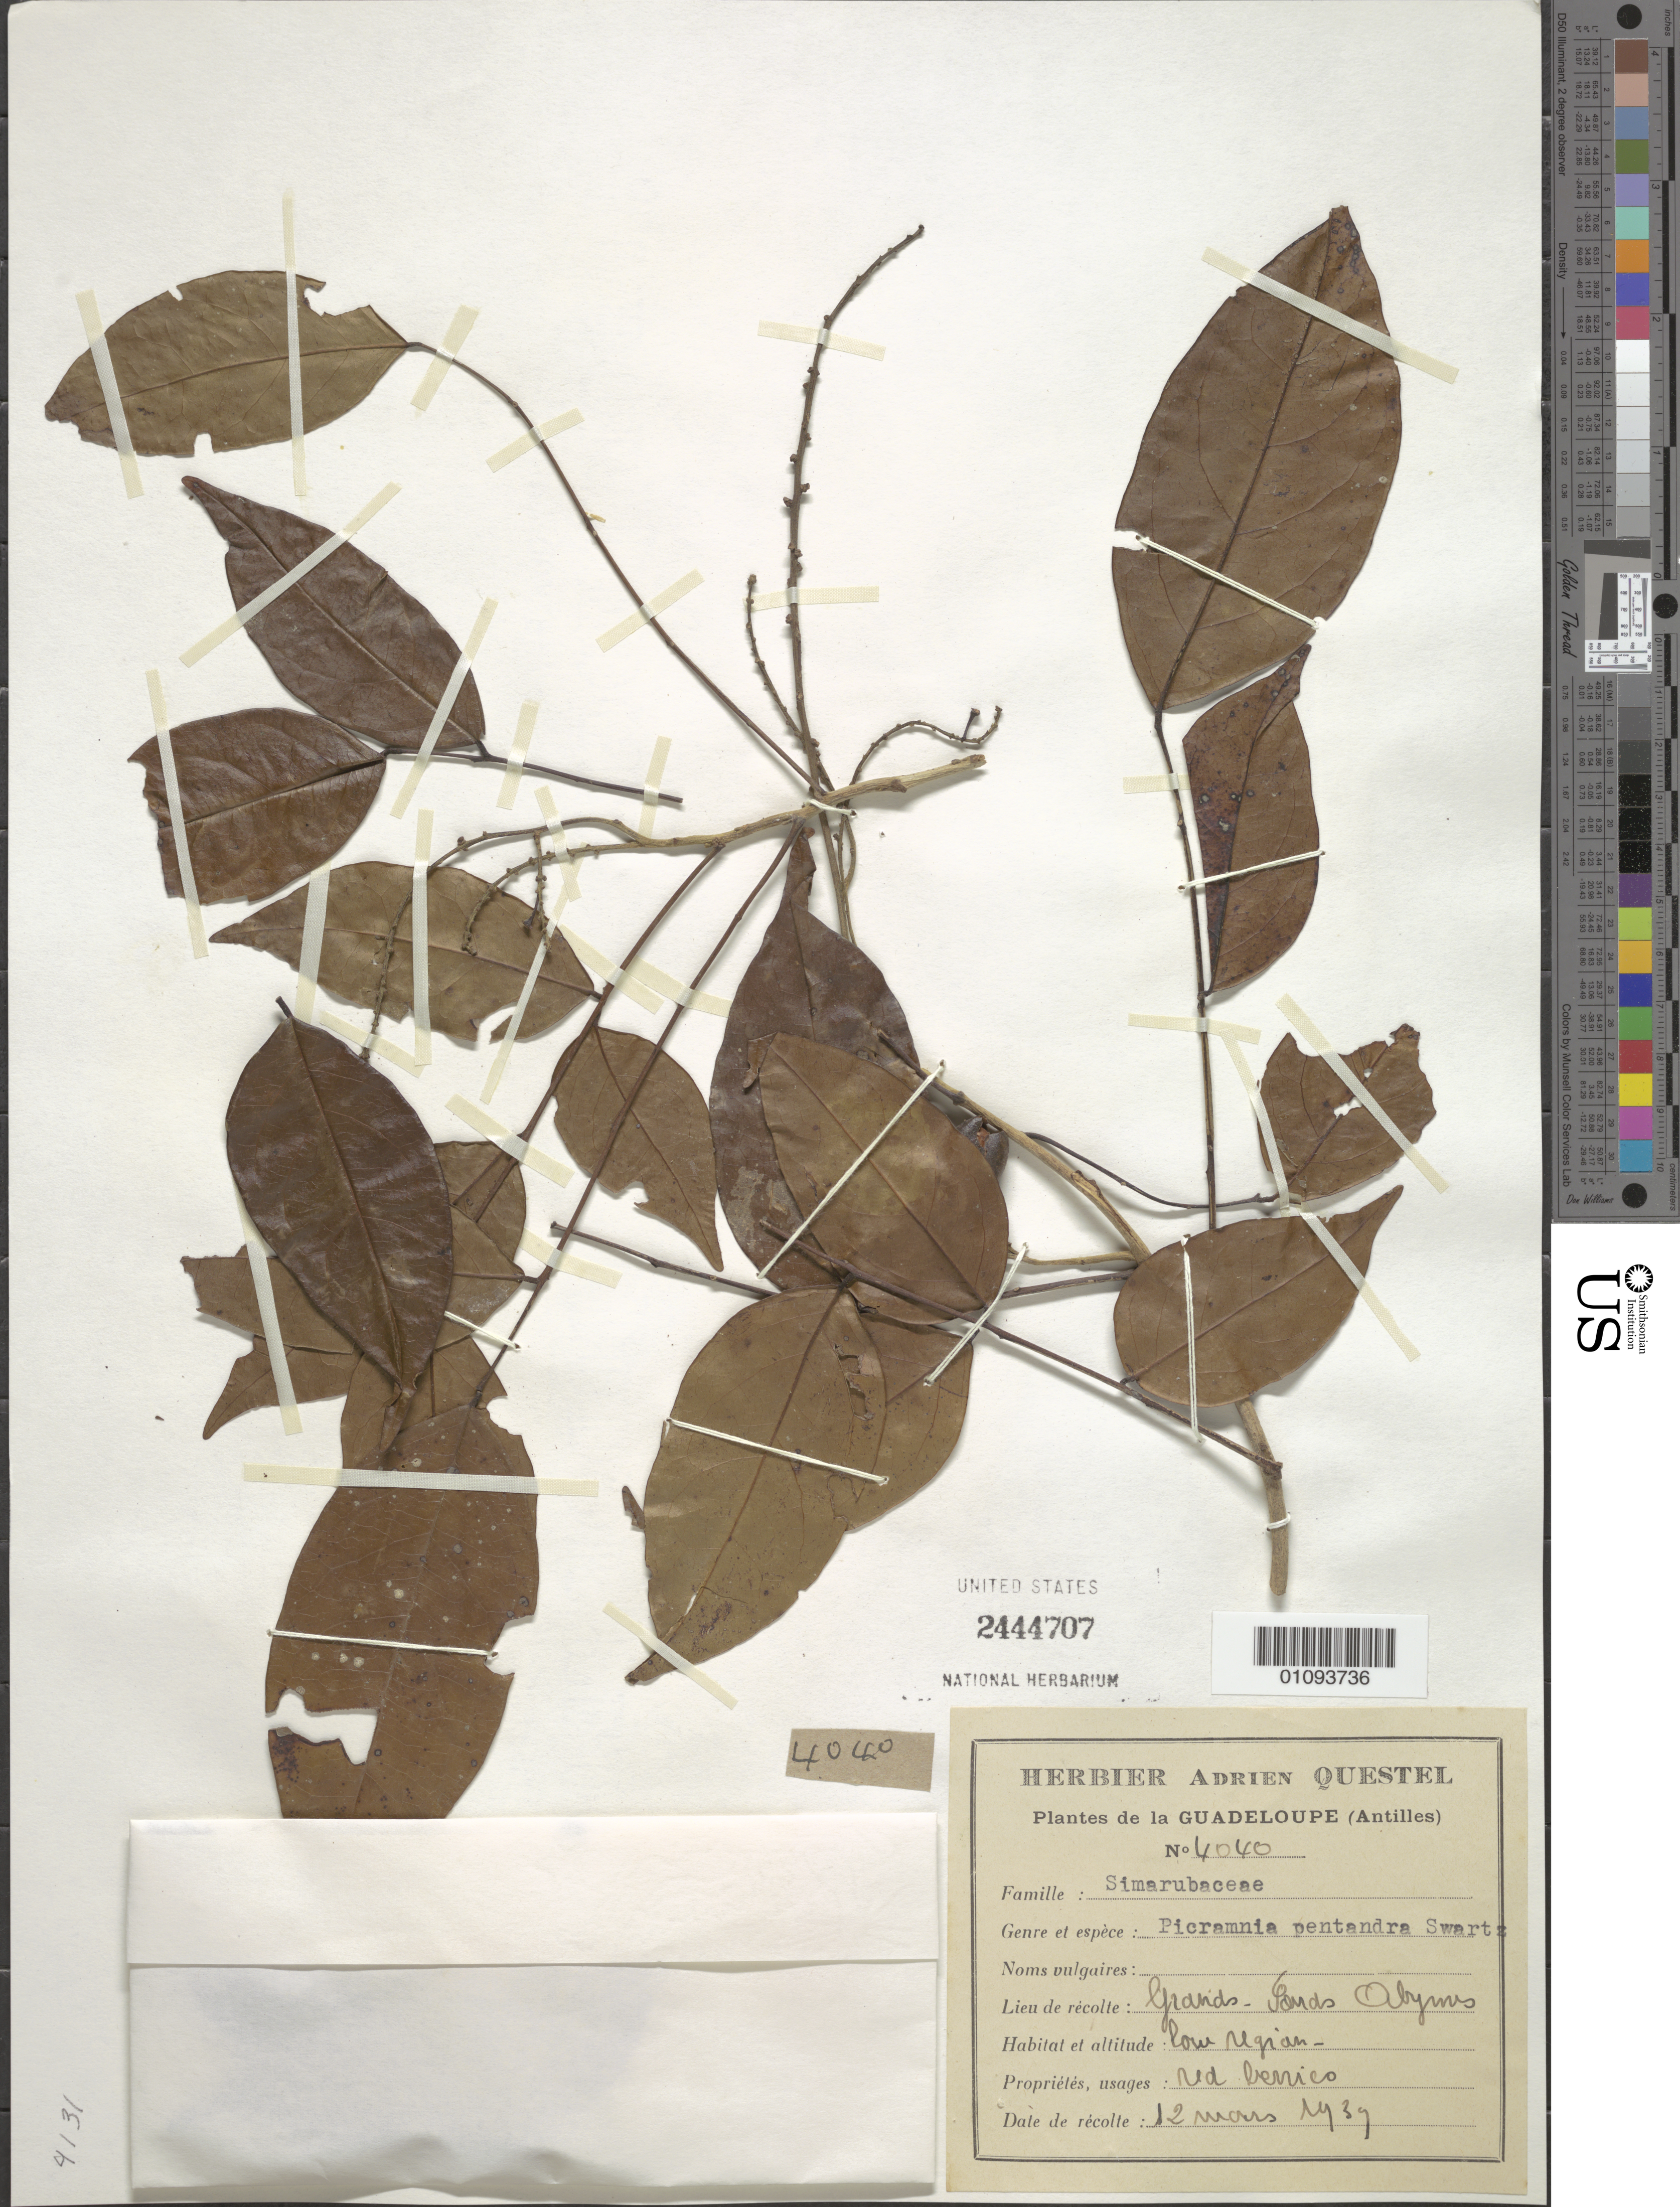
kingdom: Plantae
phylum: Tracheophyta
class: Magnoliopsida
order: Picramniales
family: Picramniaceae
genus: Picramnia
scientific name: Picramnia pentandra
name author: Sw.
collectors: A. Questel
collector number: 4040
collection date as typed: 12 Mar 1939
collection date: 1939-03-12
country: Guadeloupe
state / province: St. Anne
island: Grande Terre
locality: Grands Fonds Abymes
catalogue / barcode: US 2444707